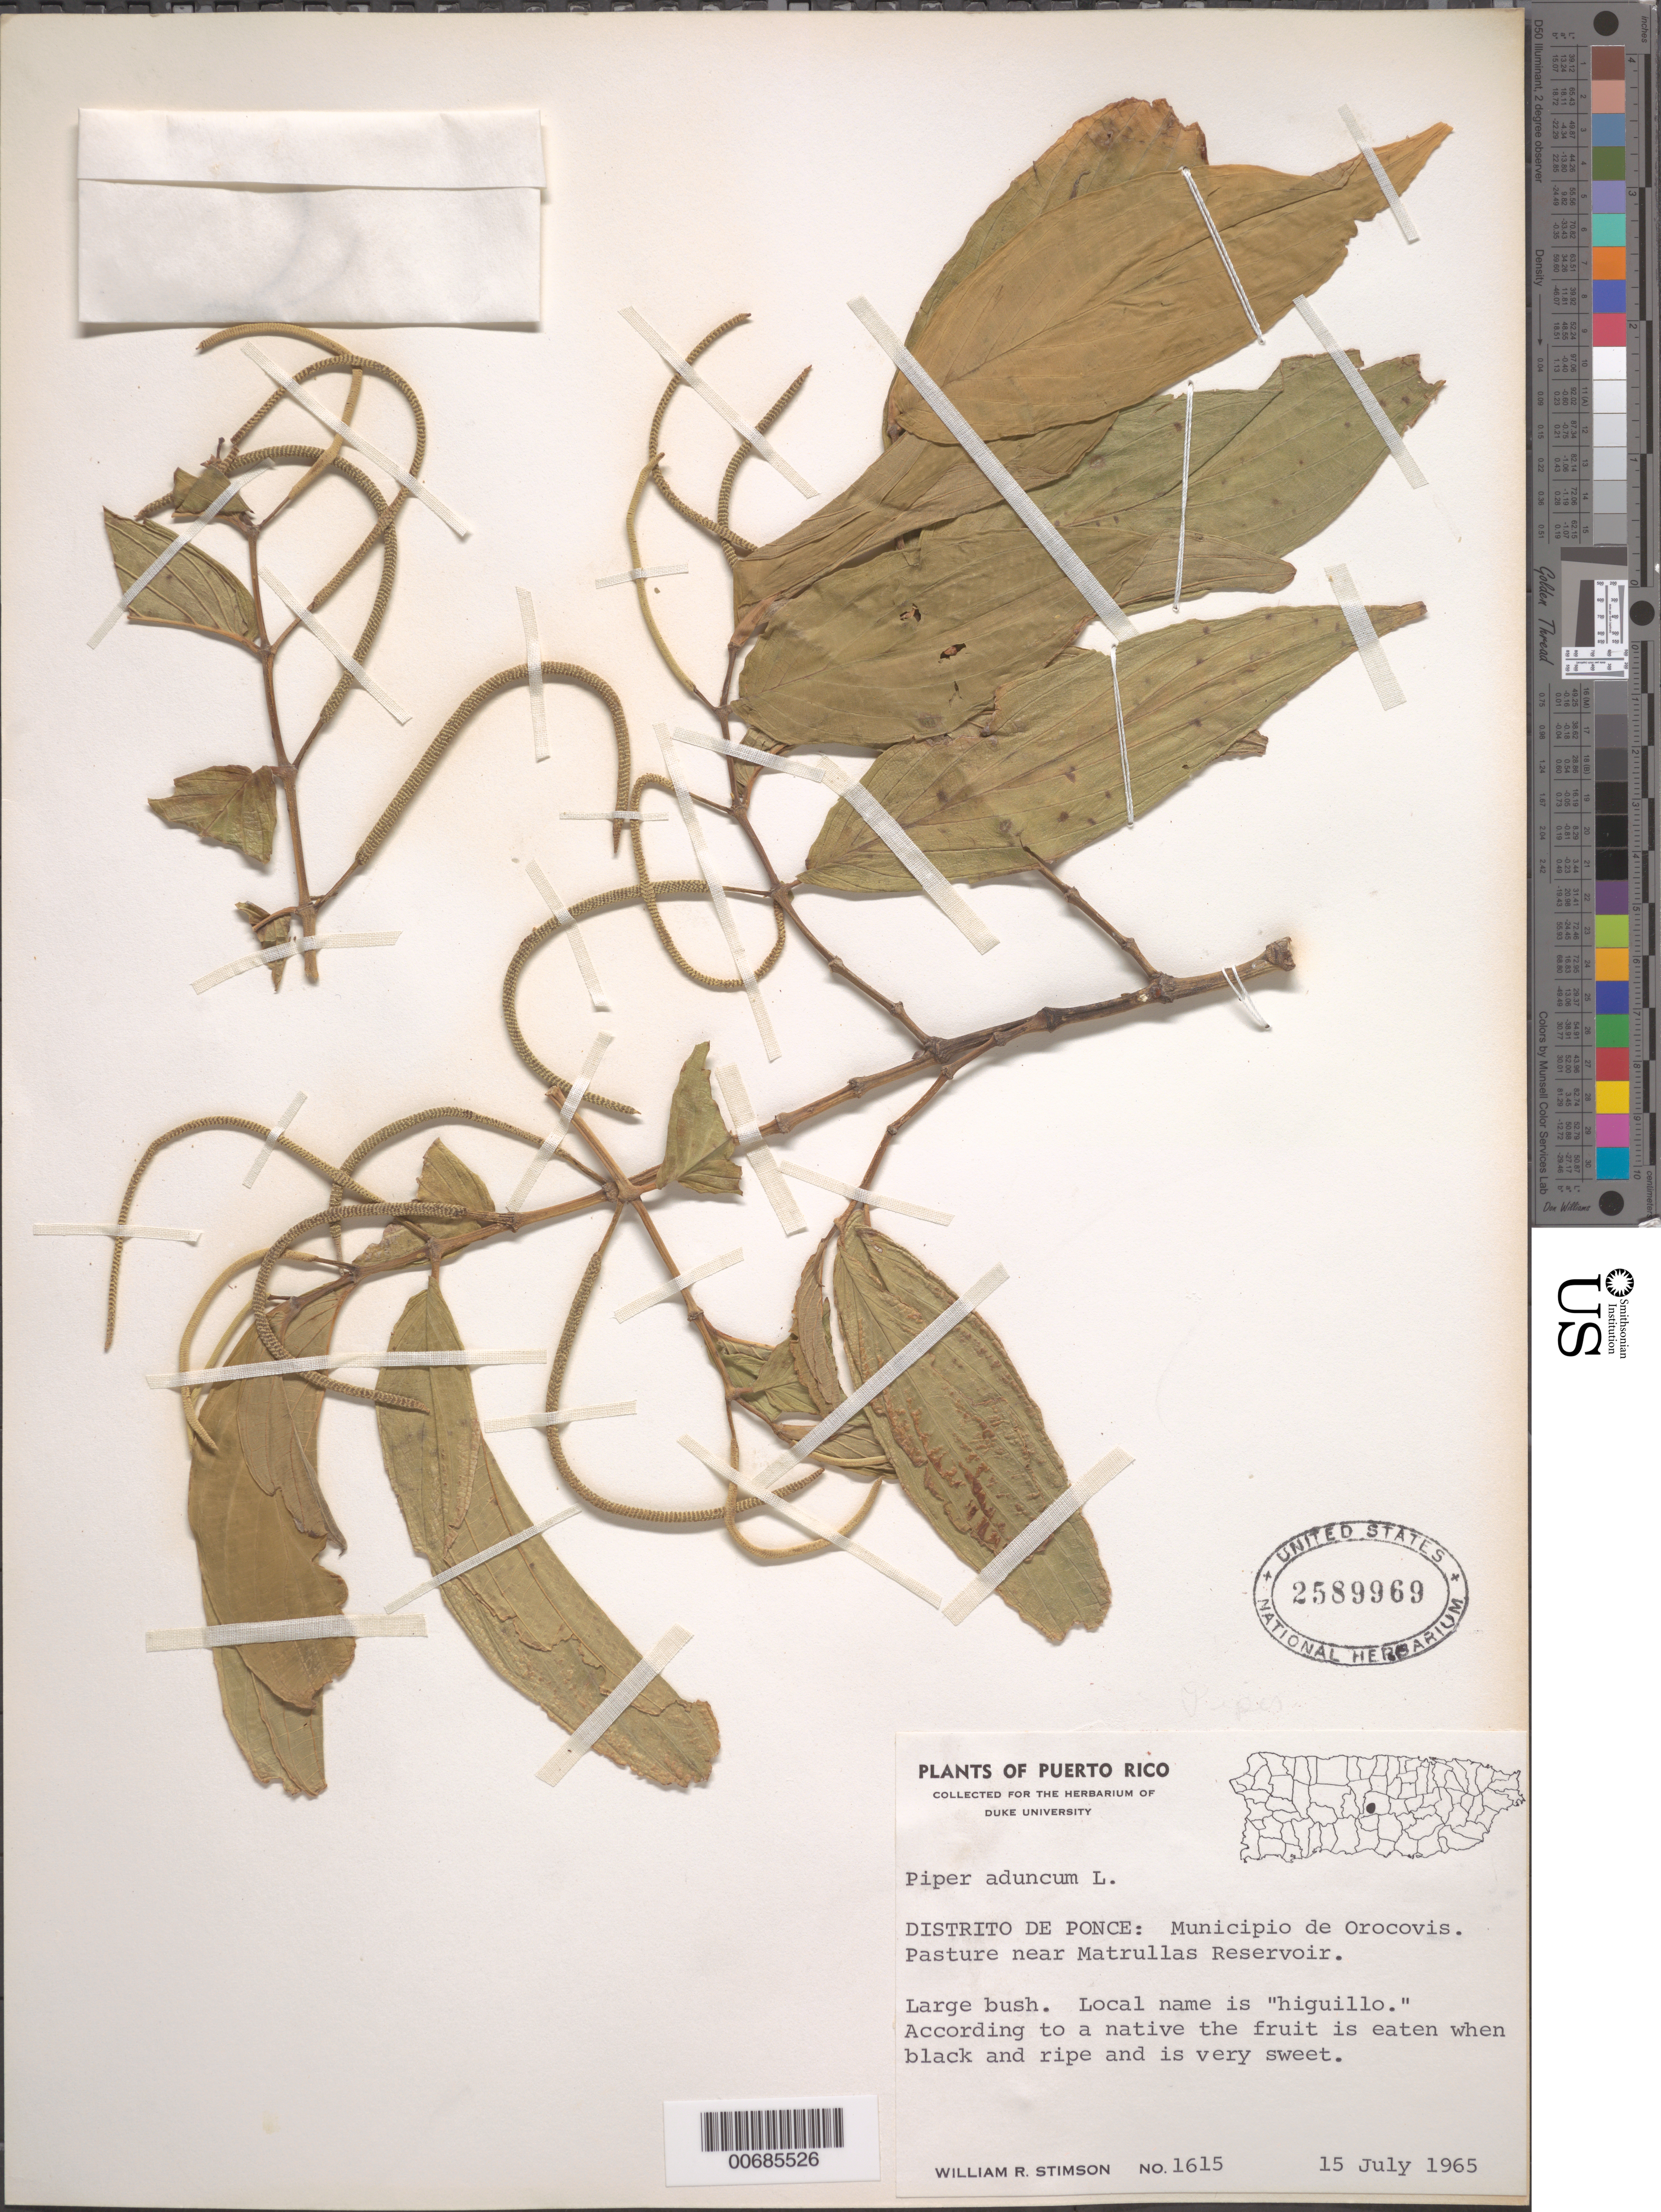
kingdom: Plantae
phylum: Tracheophyta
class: Magnoliopsida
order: Piperales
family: Piperaceae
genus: Piper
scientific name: Piper aduncum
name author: L.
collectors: W. R. Stimson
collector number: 1615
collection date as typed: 15 Jul 1965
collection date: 1965-07-15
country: Puerto Rico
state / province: Ponce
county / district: Orocovis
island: Greater Antilles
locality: Pasture near Matrullas Reservoir. [Pasture near Matrullas Reservoir.]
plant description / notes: Common name: higuillo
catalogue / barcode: US 2589969